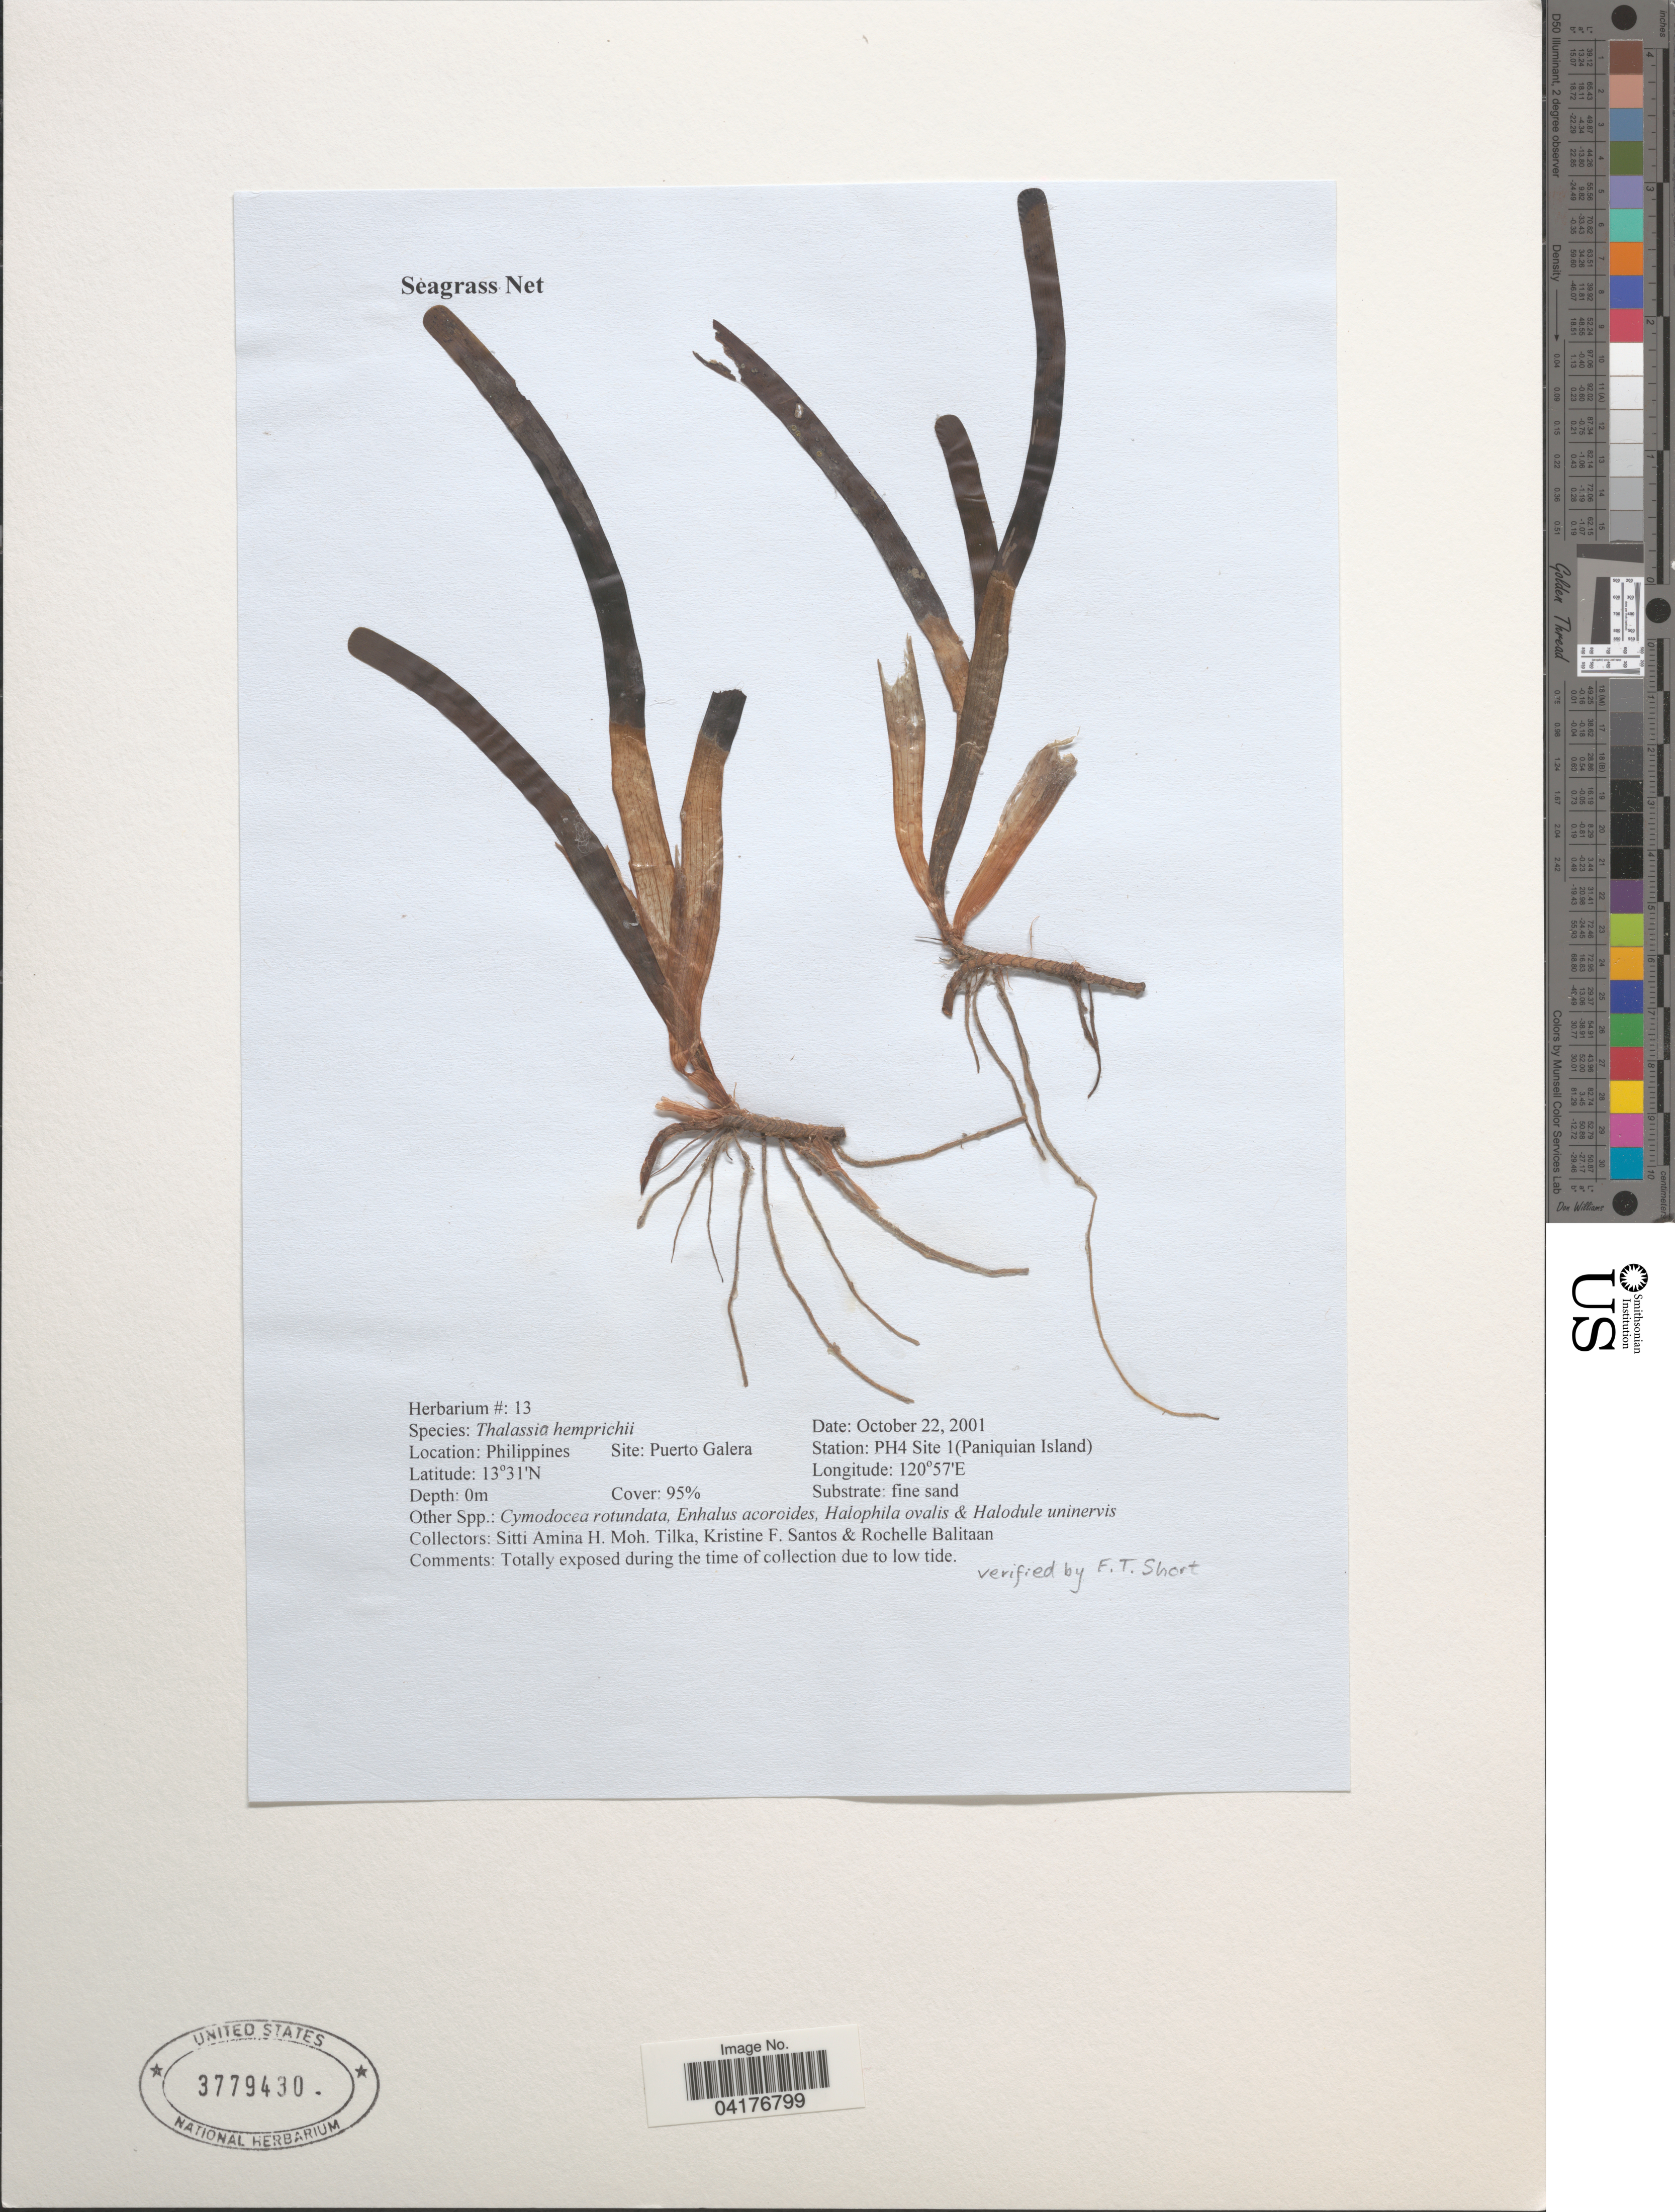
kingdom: Plantae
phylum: Tracheophyta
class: Liliopsida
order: Alismatales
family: Hydrocharitaceae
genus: Enhalus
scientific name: Enhalus acoroides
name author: (L. f.) Royle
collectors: S. Tilka, K. Santos & R. Balitaan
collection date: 2001-10-22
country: Philippines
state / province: Mimaropa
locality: Site: Puerto Galera. Station: PH4 Site 1 (Paniquian Island).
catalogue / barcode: US 3779430